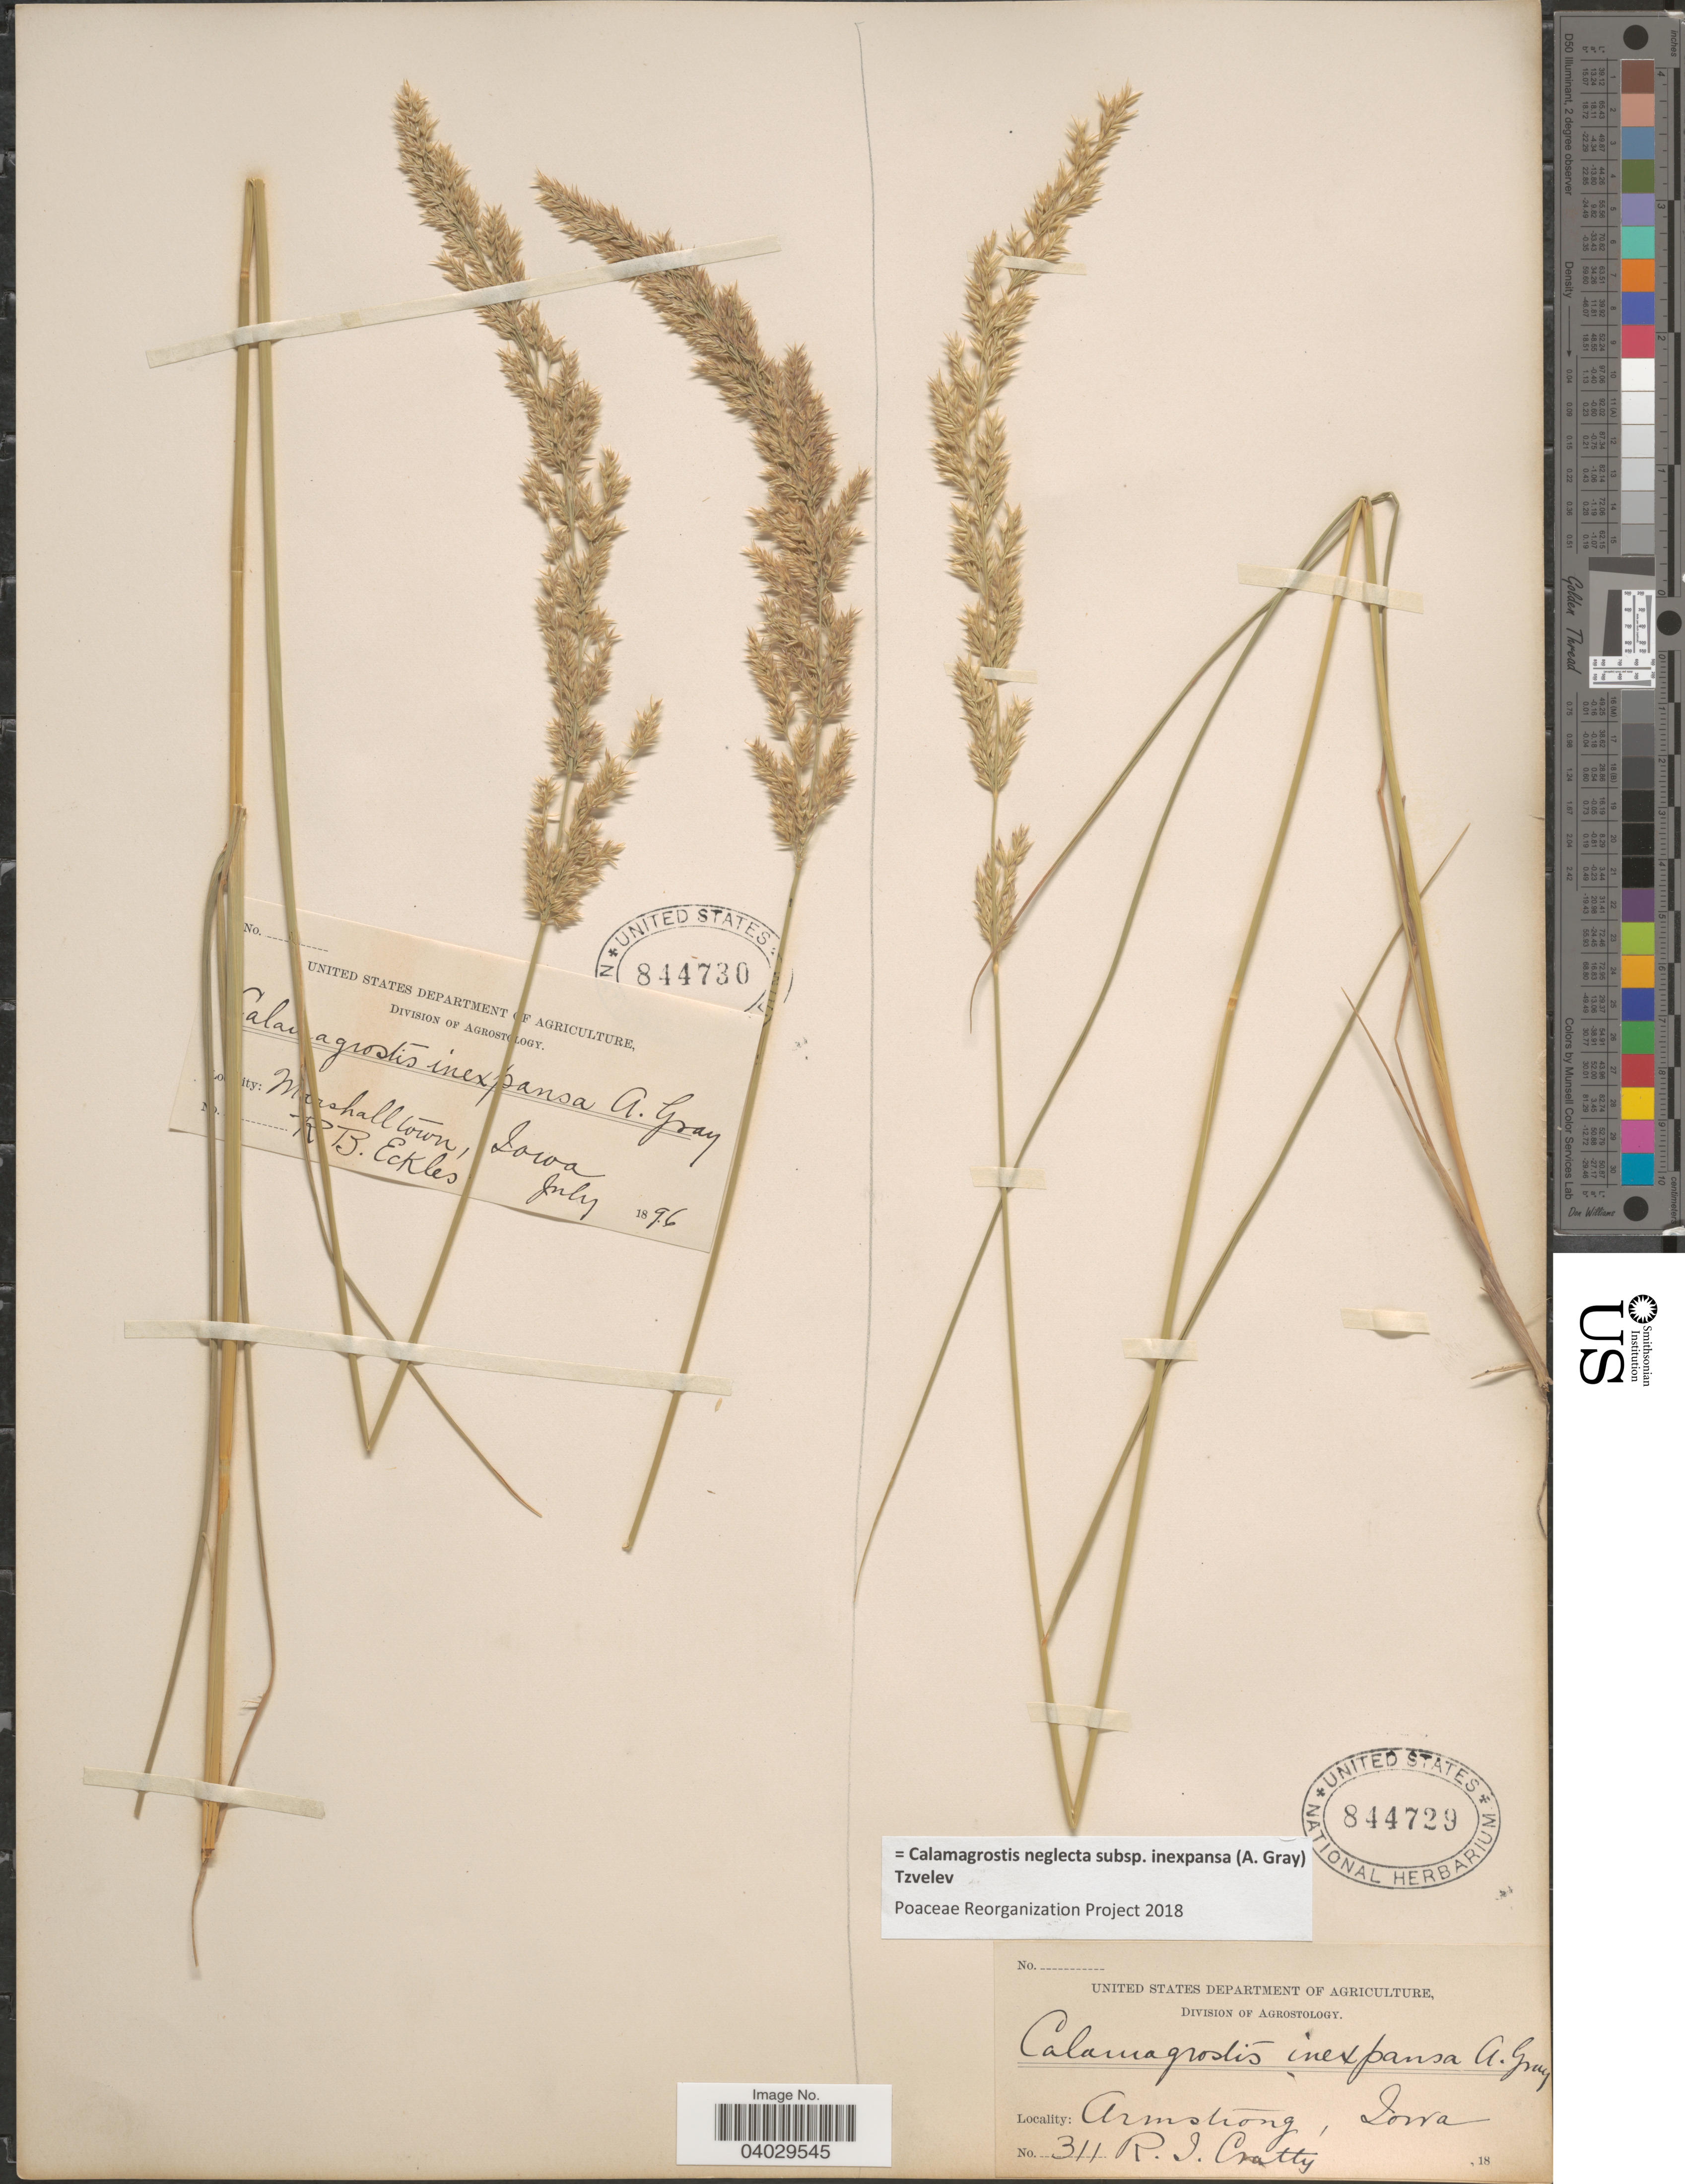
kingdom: Plantae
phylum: Tracheophyta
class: Liliopsida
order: Poales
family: Poaceae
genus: Calamagrostis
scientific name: Calamagrostis neglecta subsp. inexpansa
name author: (A. Gray) Tzvelev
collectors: R. Cratty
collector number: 311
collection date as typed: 18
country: United States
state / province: Iowa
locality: Armstrong.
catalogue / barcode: US 844729